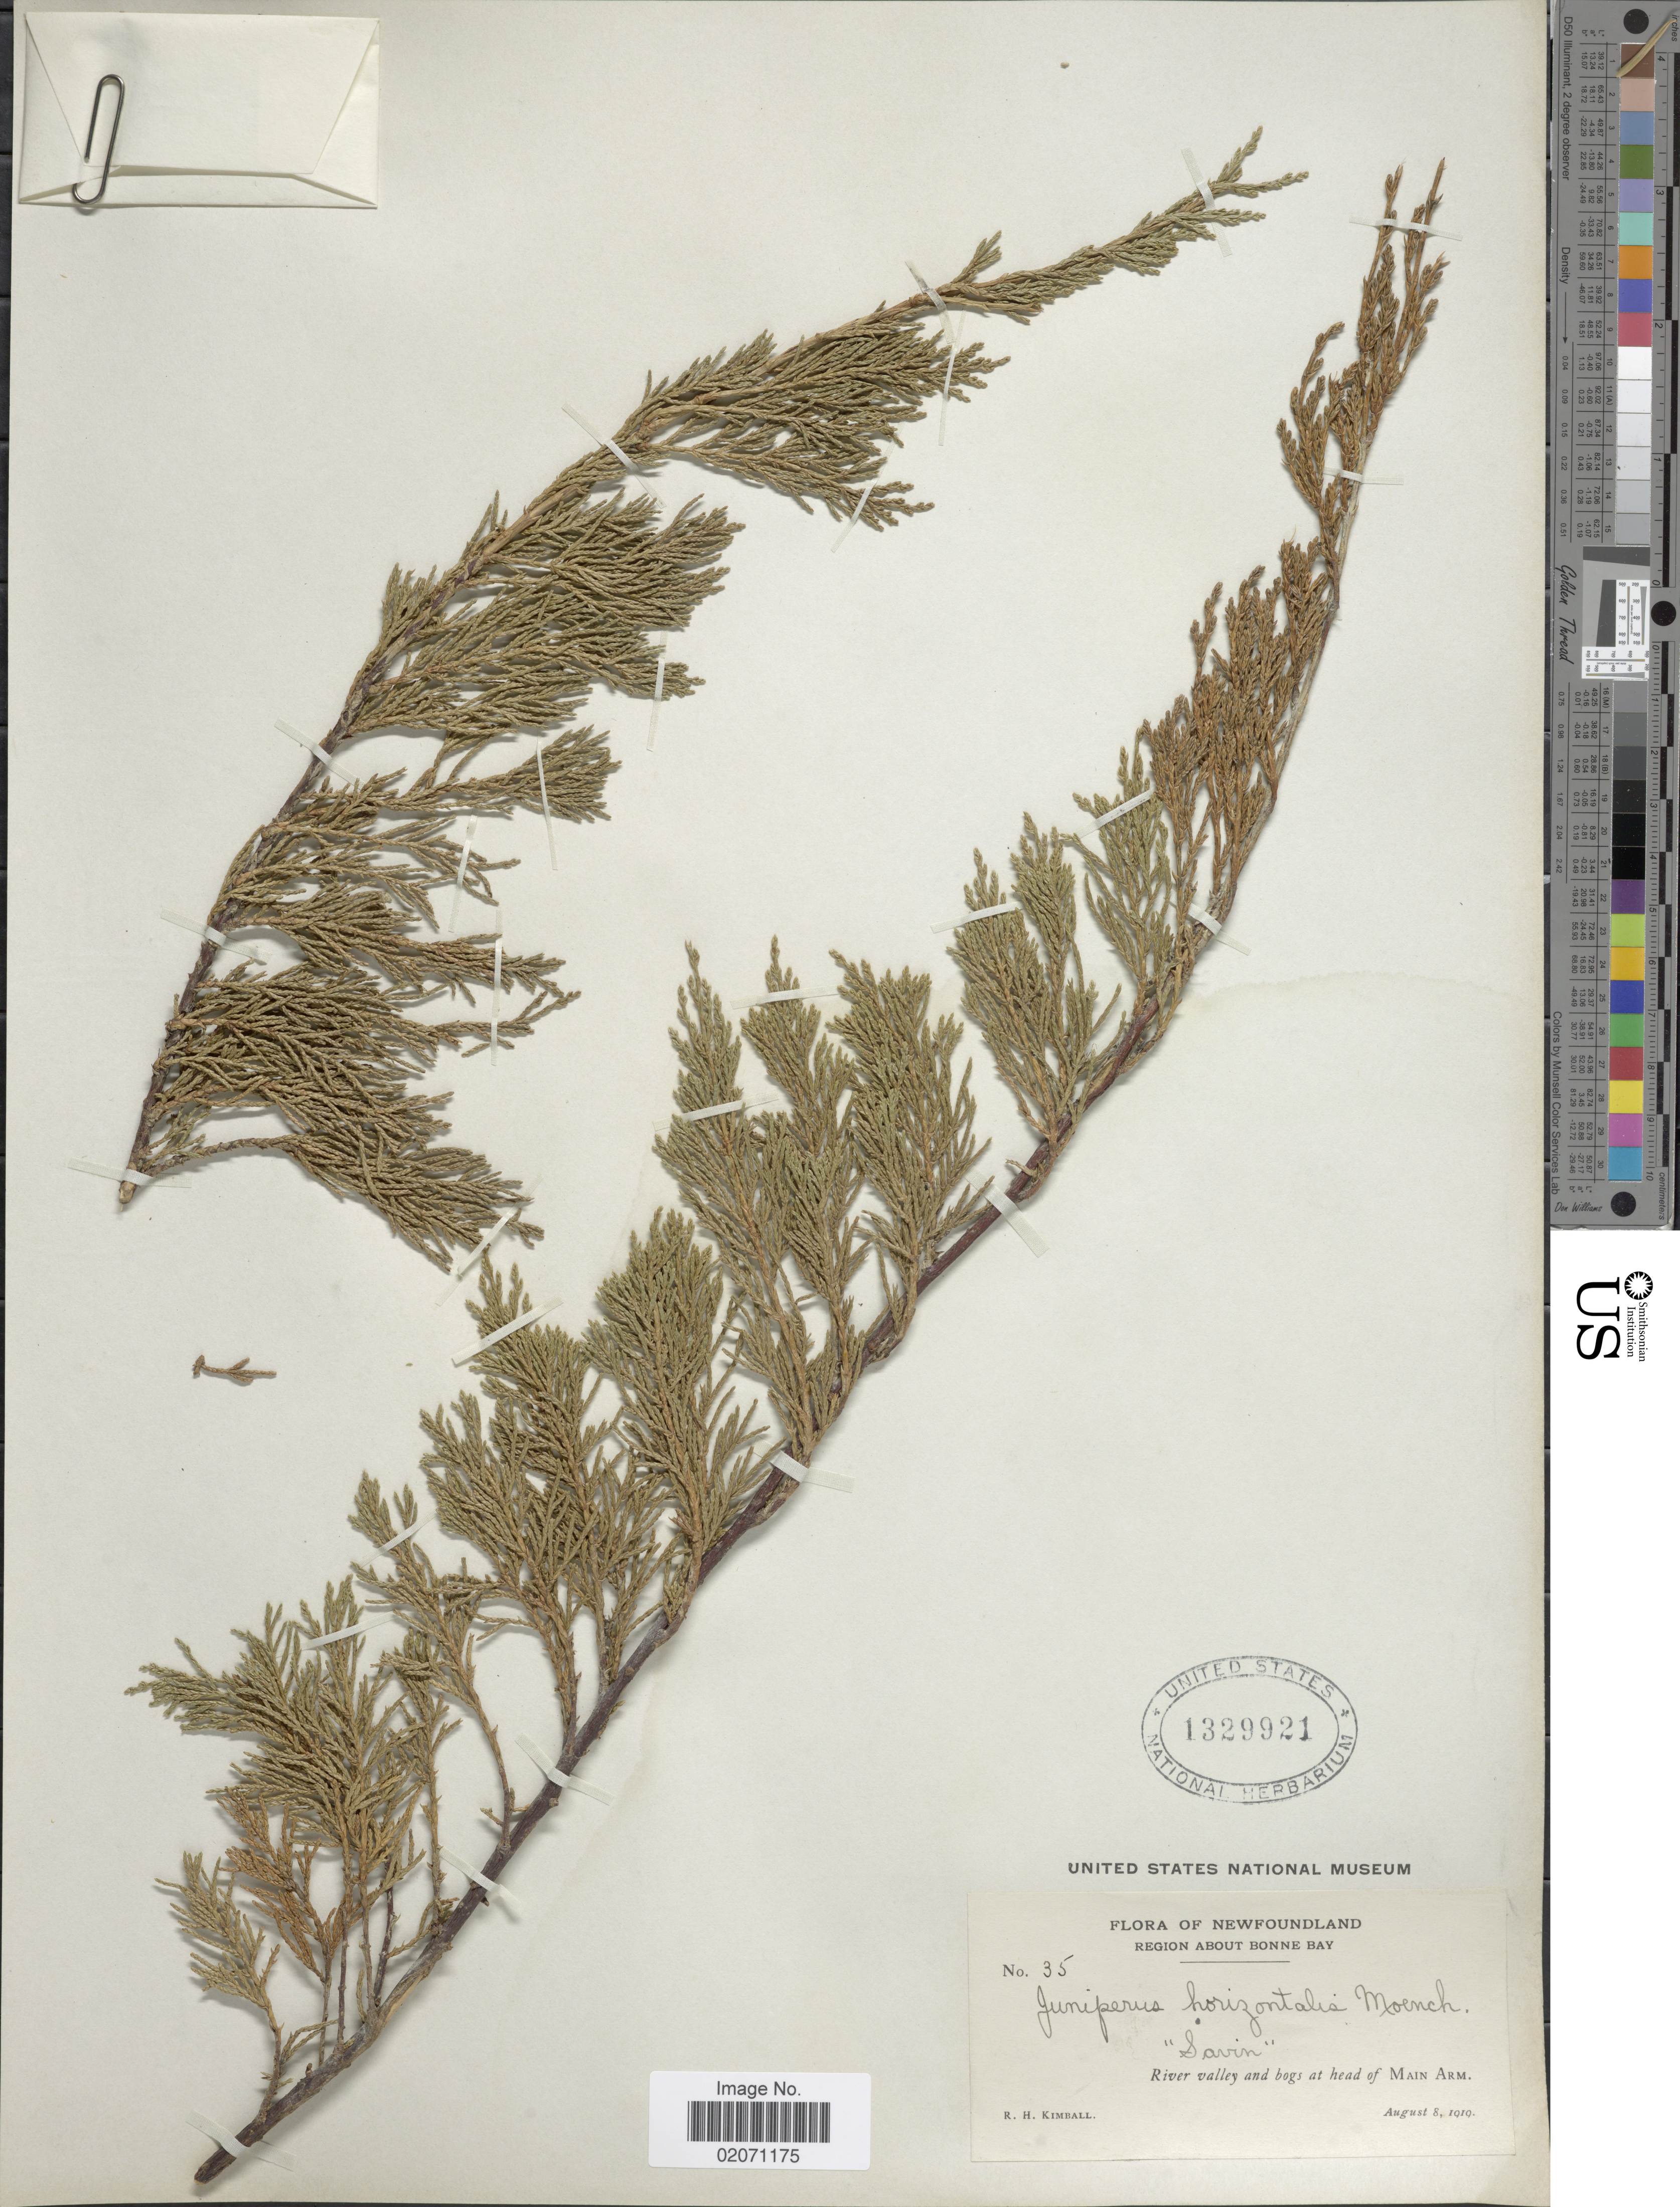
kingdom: Plantae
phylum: Tracheophyta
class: Pinopsida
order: Pinales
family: Cupressaceae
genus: Juniperus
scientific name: Juniperus horizontalis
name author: Moench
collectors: R. Kimball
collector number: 35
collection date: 1919-08-08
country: Canada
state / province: Newfoundland and Labrador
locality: Region about Bonne Bay, River valley and bogs at head of Main Arm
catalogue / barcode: US 1329921